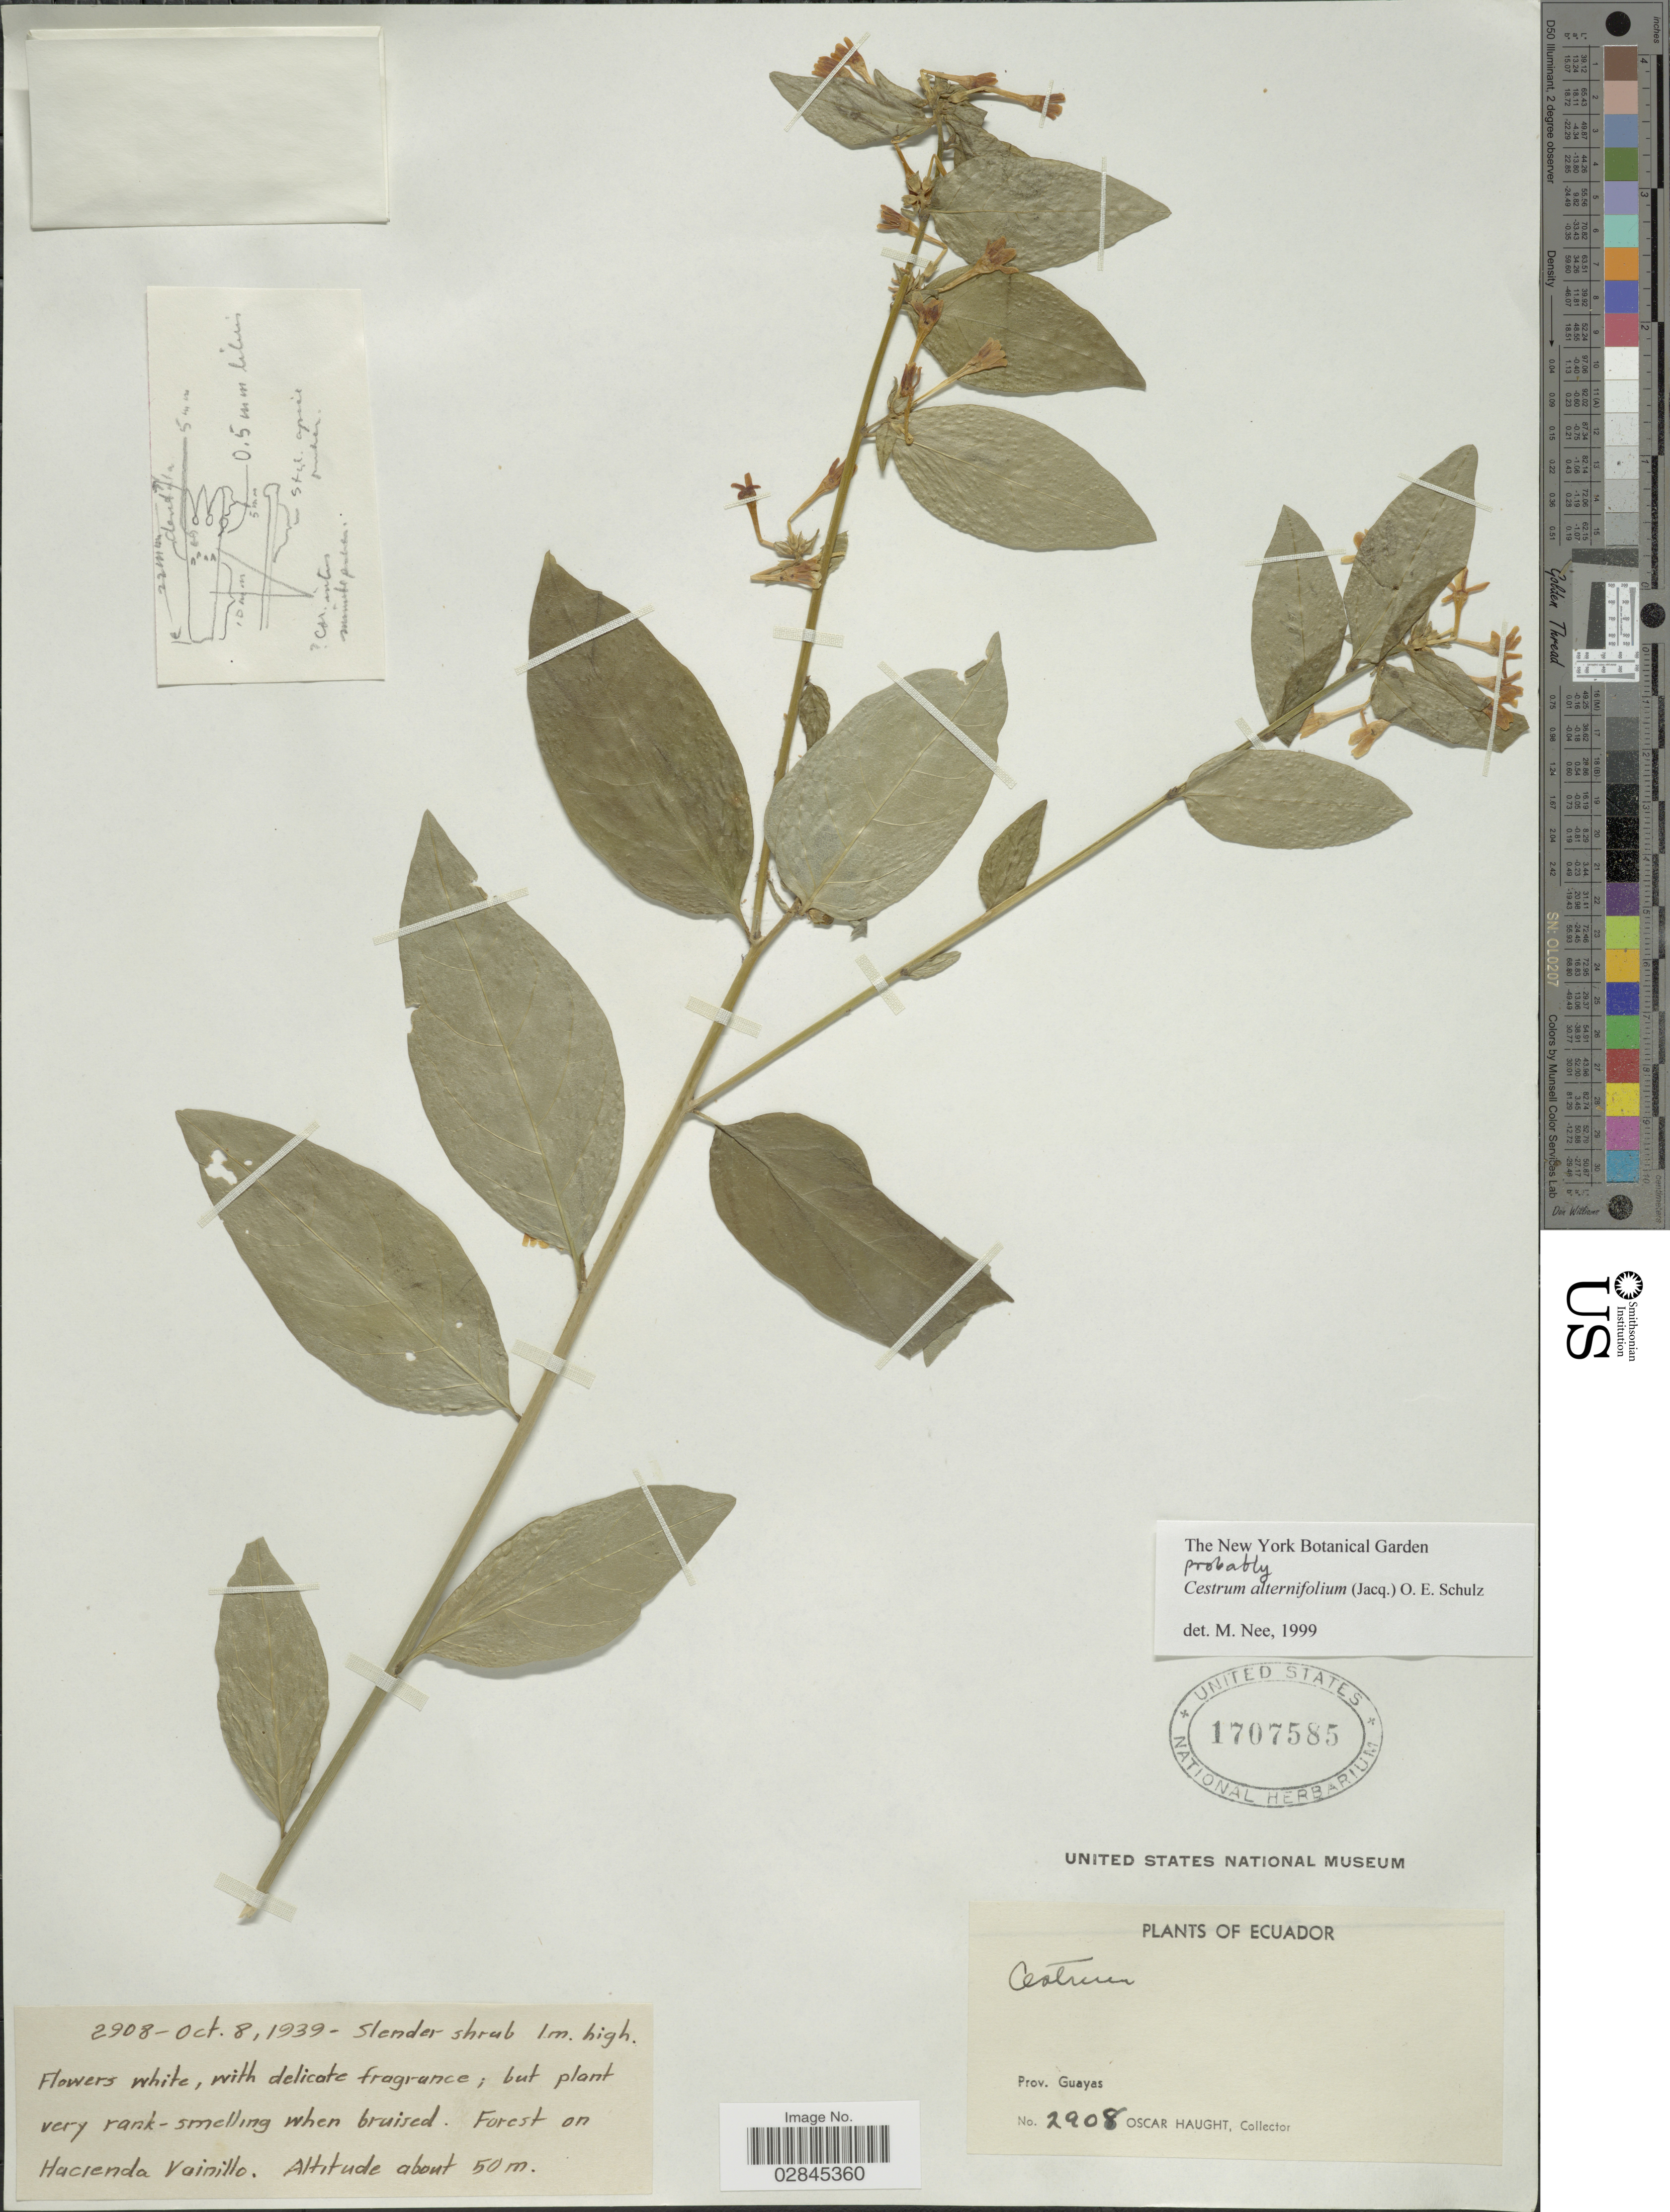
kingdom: Plantae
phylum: Tracheophyta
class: Magnoliopsida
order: Solanales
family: Solanaceae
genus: Cestrum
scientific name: Cestrum sp.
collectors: O. Haught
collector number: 2908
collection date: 1939-10-08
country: Ecuador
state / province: Guayas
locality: Hacienda Vainillo.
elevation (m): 50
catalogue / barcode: US 1707585